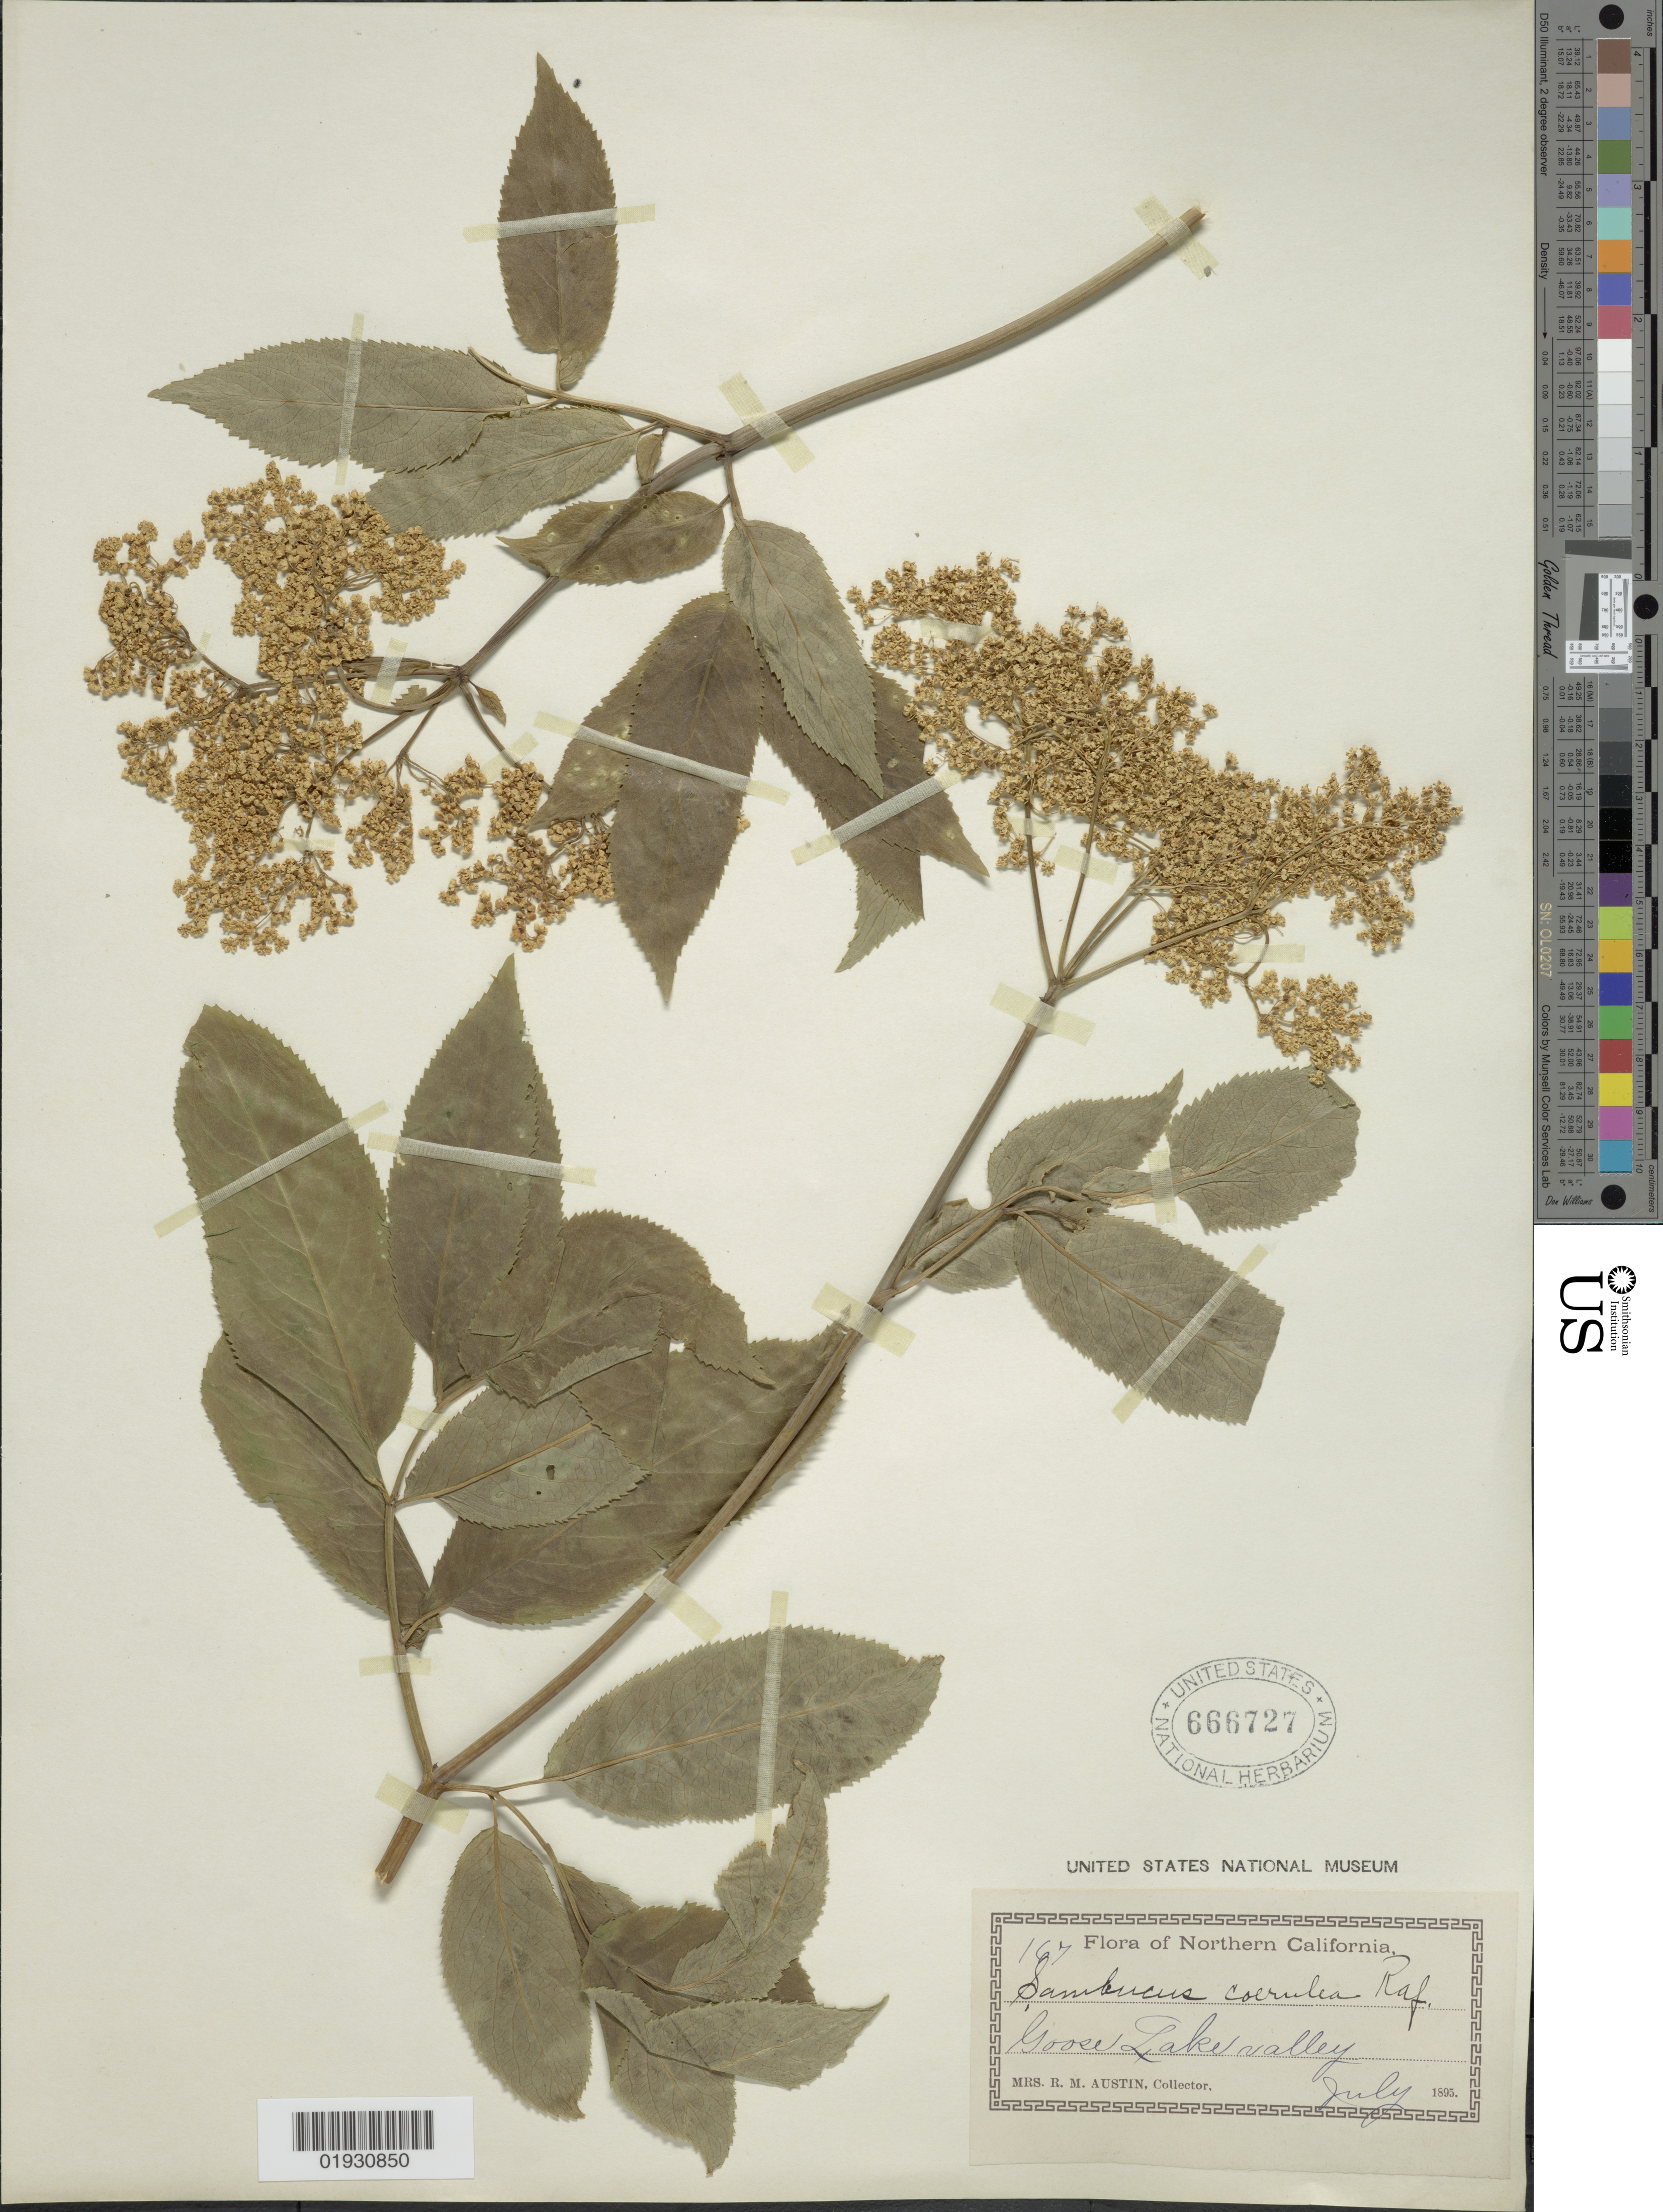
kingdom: Plantae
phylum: Tracheophyta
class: Magnoliopsida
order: Dipsacales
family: Viburnaceae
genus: Sambucus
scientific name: Sambucus cerulea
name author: Raf.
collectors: R. Austin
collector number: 167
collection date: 1895-07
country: United States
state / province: California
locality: Northern California. Goose Lake valley.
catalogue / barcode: US 666727